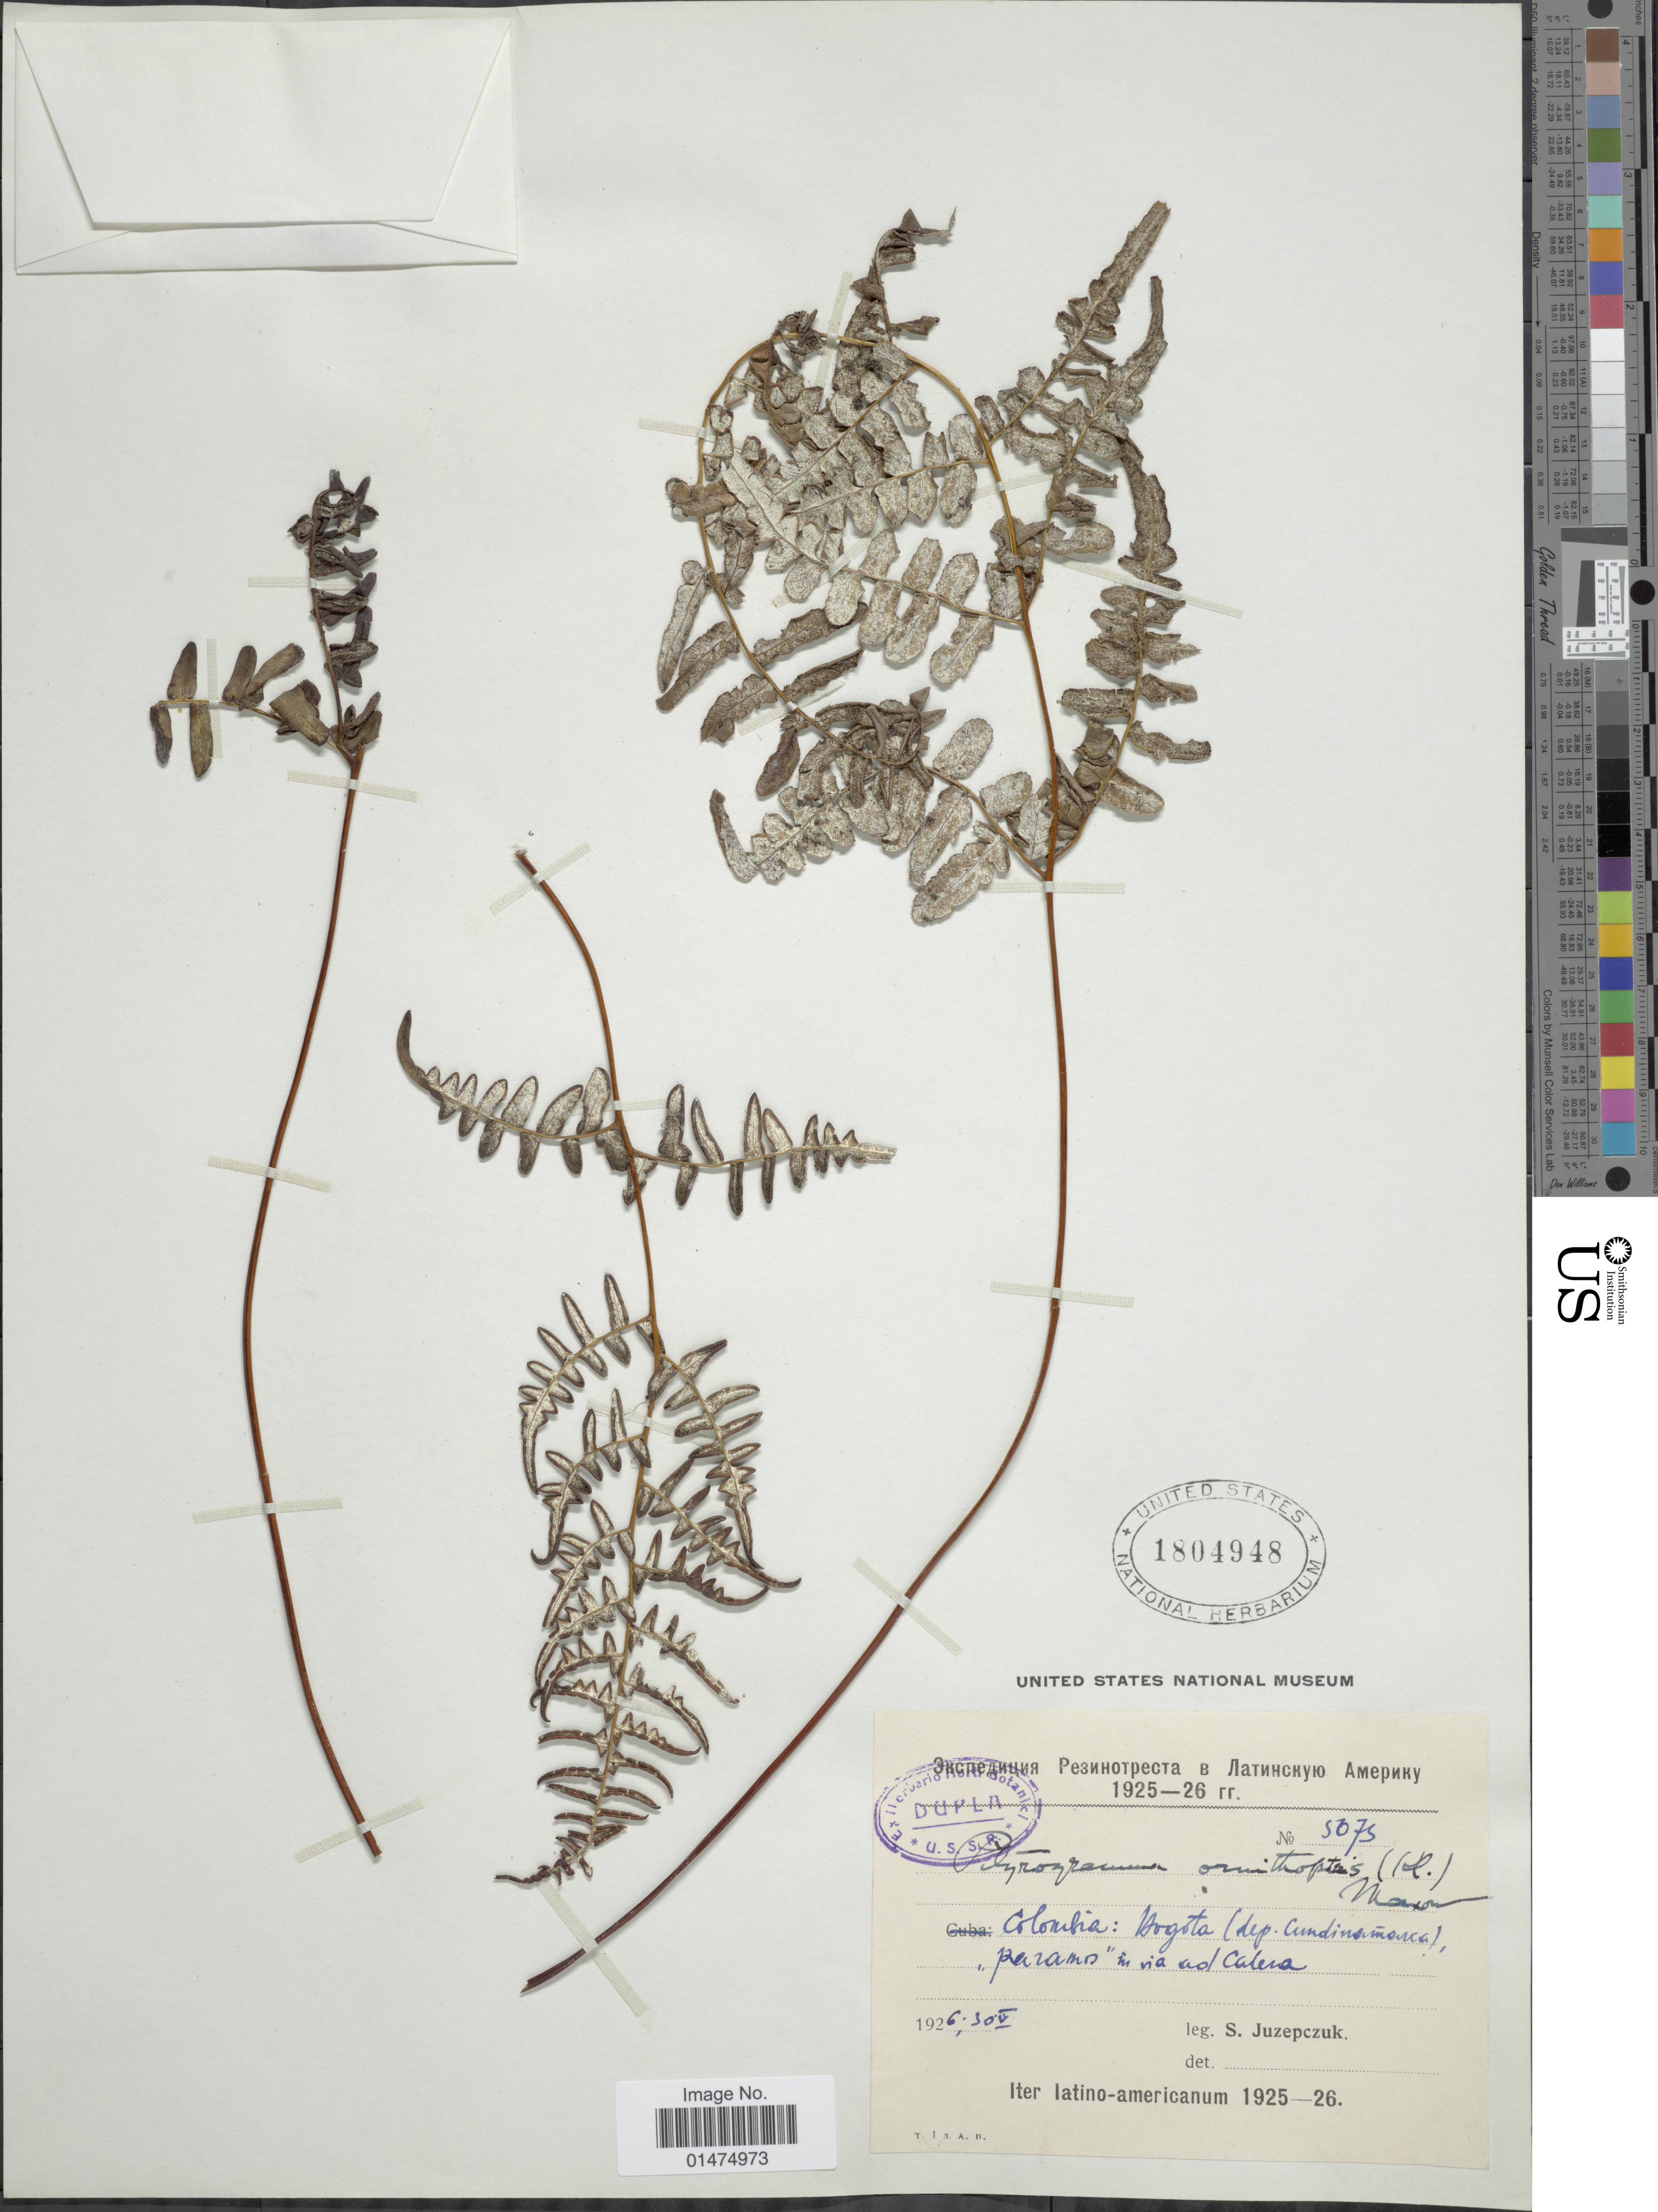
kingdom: Plantae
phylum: Tracheophyta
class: Polypodiopsida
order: Polypodiales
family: Pteridaceae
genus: Pityrogramma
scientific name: Pityrogramma chrysoconia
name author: (Desv.) Maxon ex Domin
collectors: S. V. Juzepczuk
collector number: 5075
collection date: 1926-05-30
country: Colombia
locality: Bogota (dep. cundinamarca) paramos, in rio ad Calera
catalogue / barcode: US 1804948